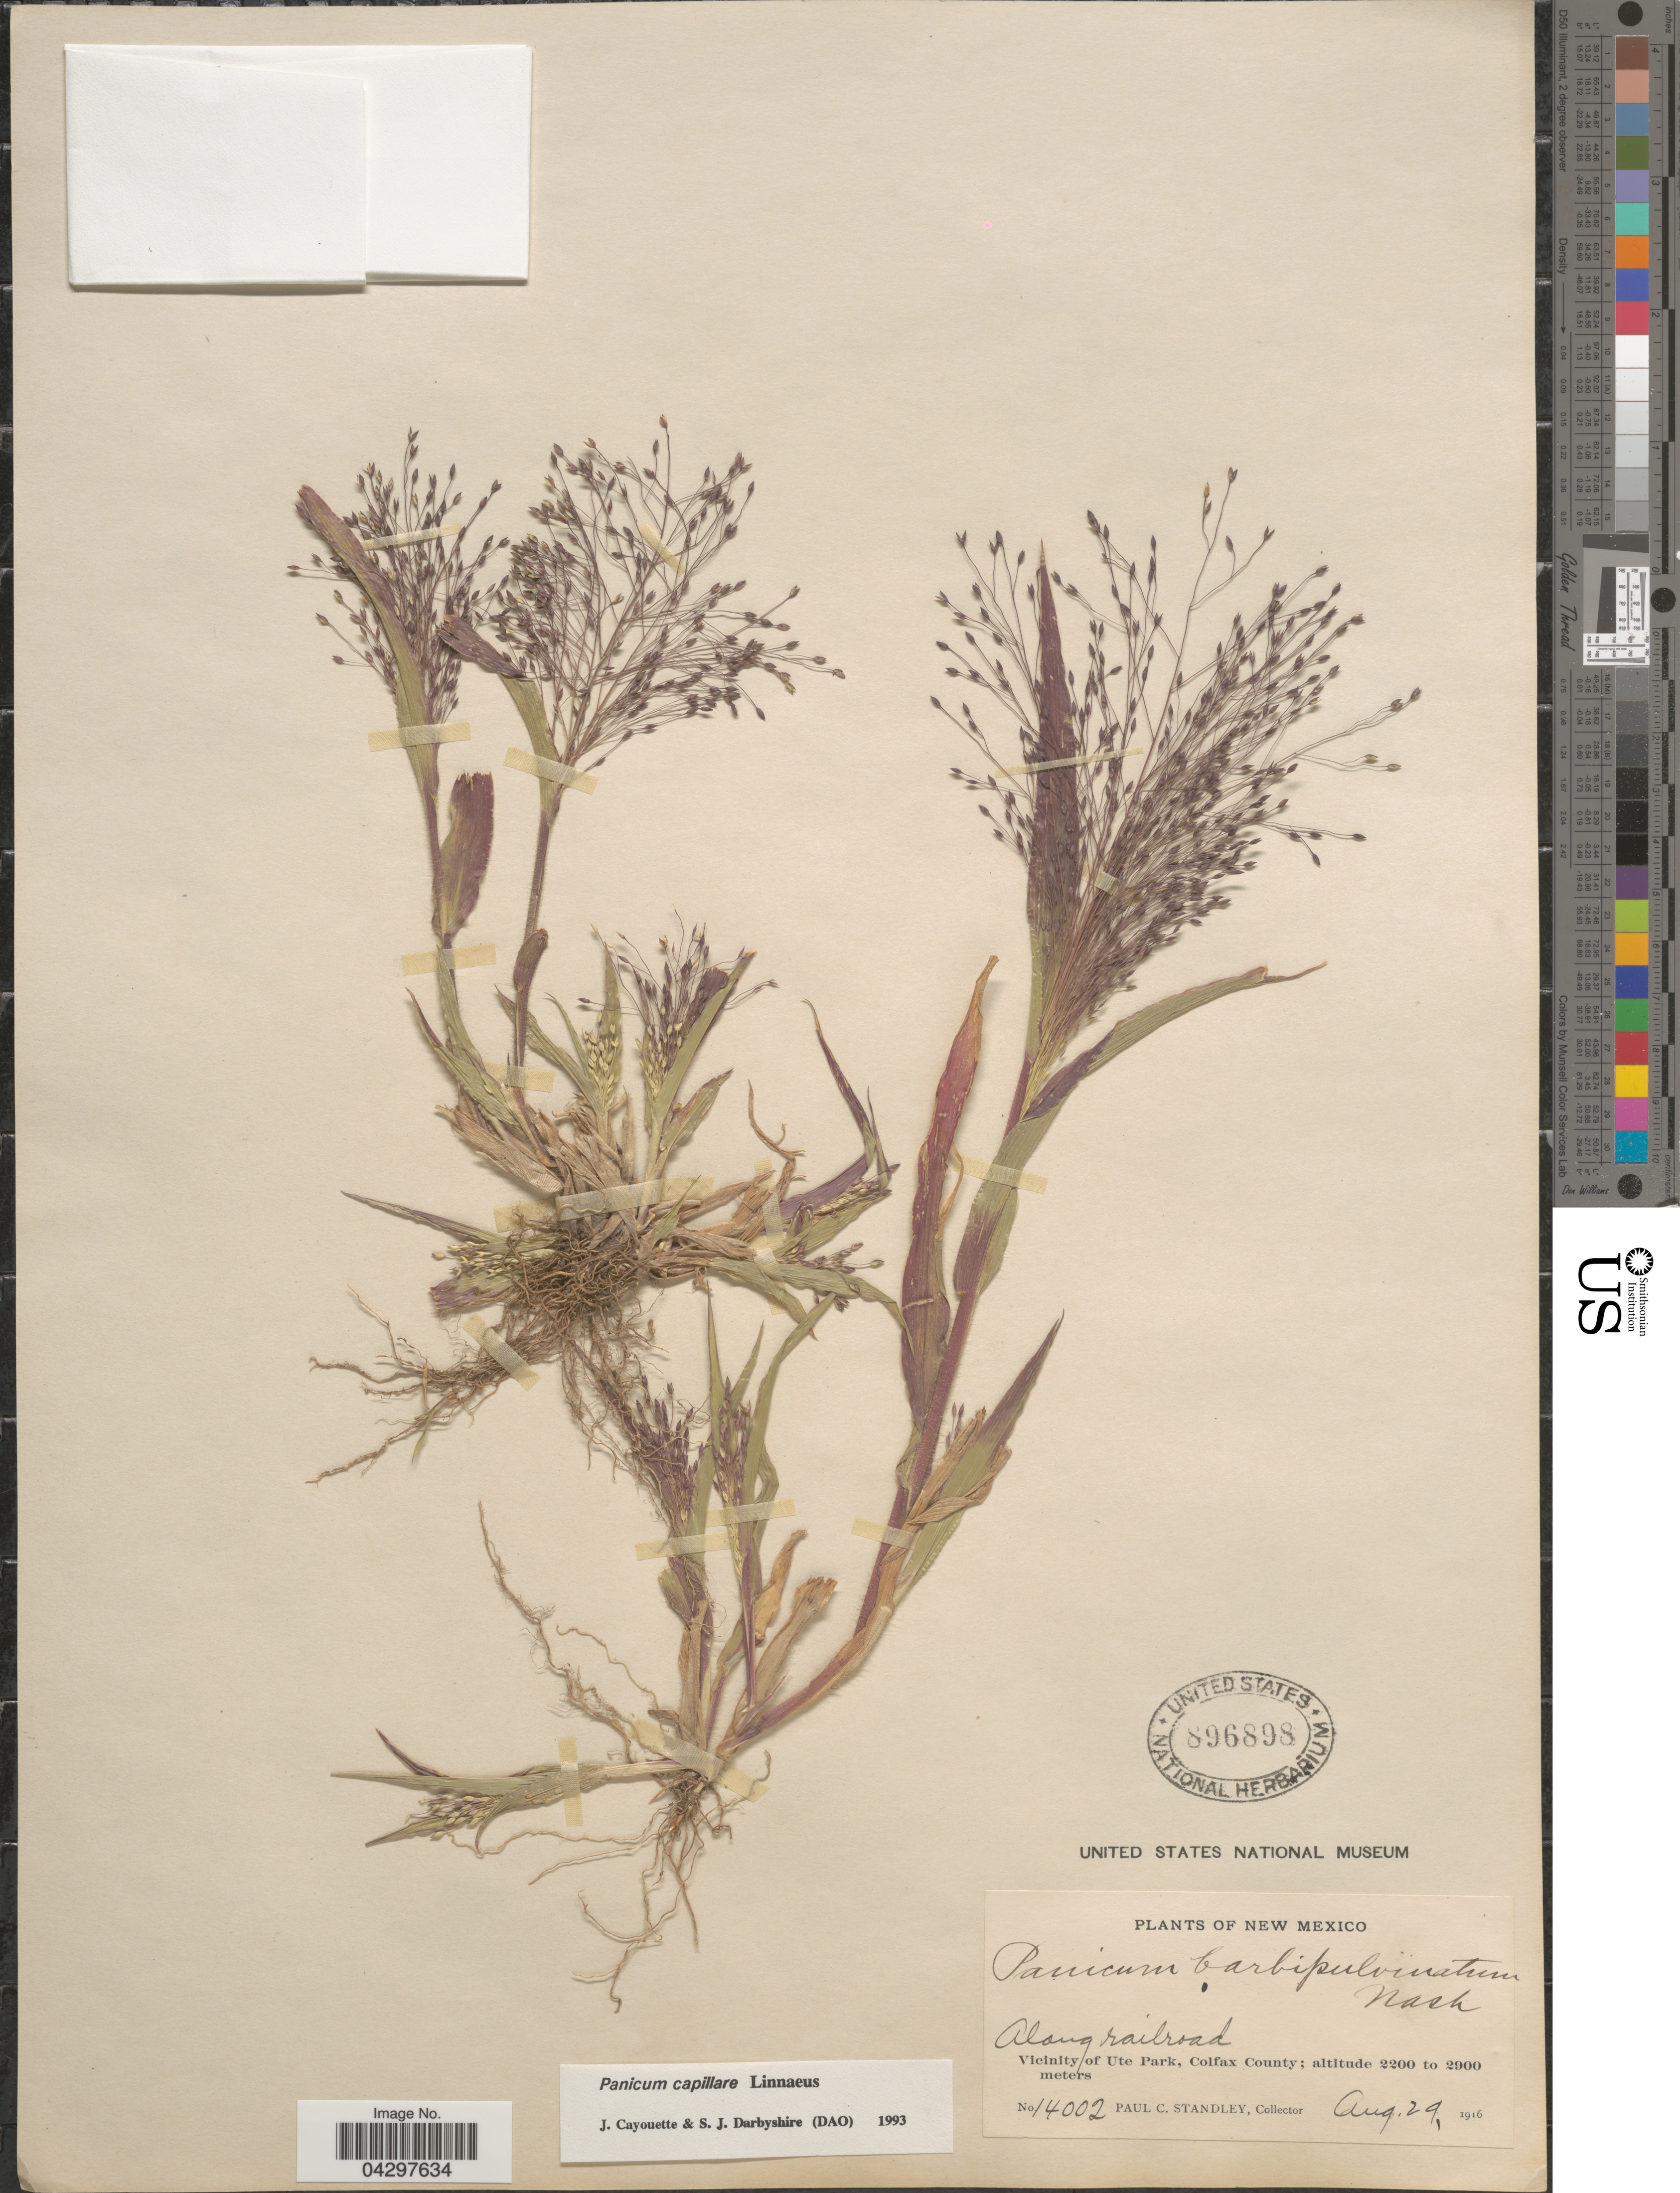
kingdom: Plantae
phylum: Tracheophyta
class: Liliopsida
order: Poales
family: Poaceae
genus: Panicum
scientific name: Panicum capillare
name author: L.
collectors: P. C. Standley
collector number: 14002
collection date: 1916-08-29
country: United States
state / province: New Mexico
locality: Along railroad. Vicinity of Ute Park, Colfax County.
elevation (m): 2200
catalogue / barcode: US 896898